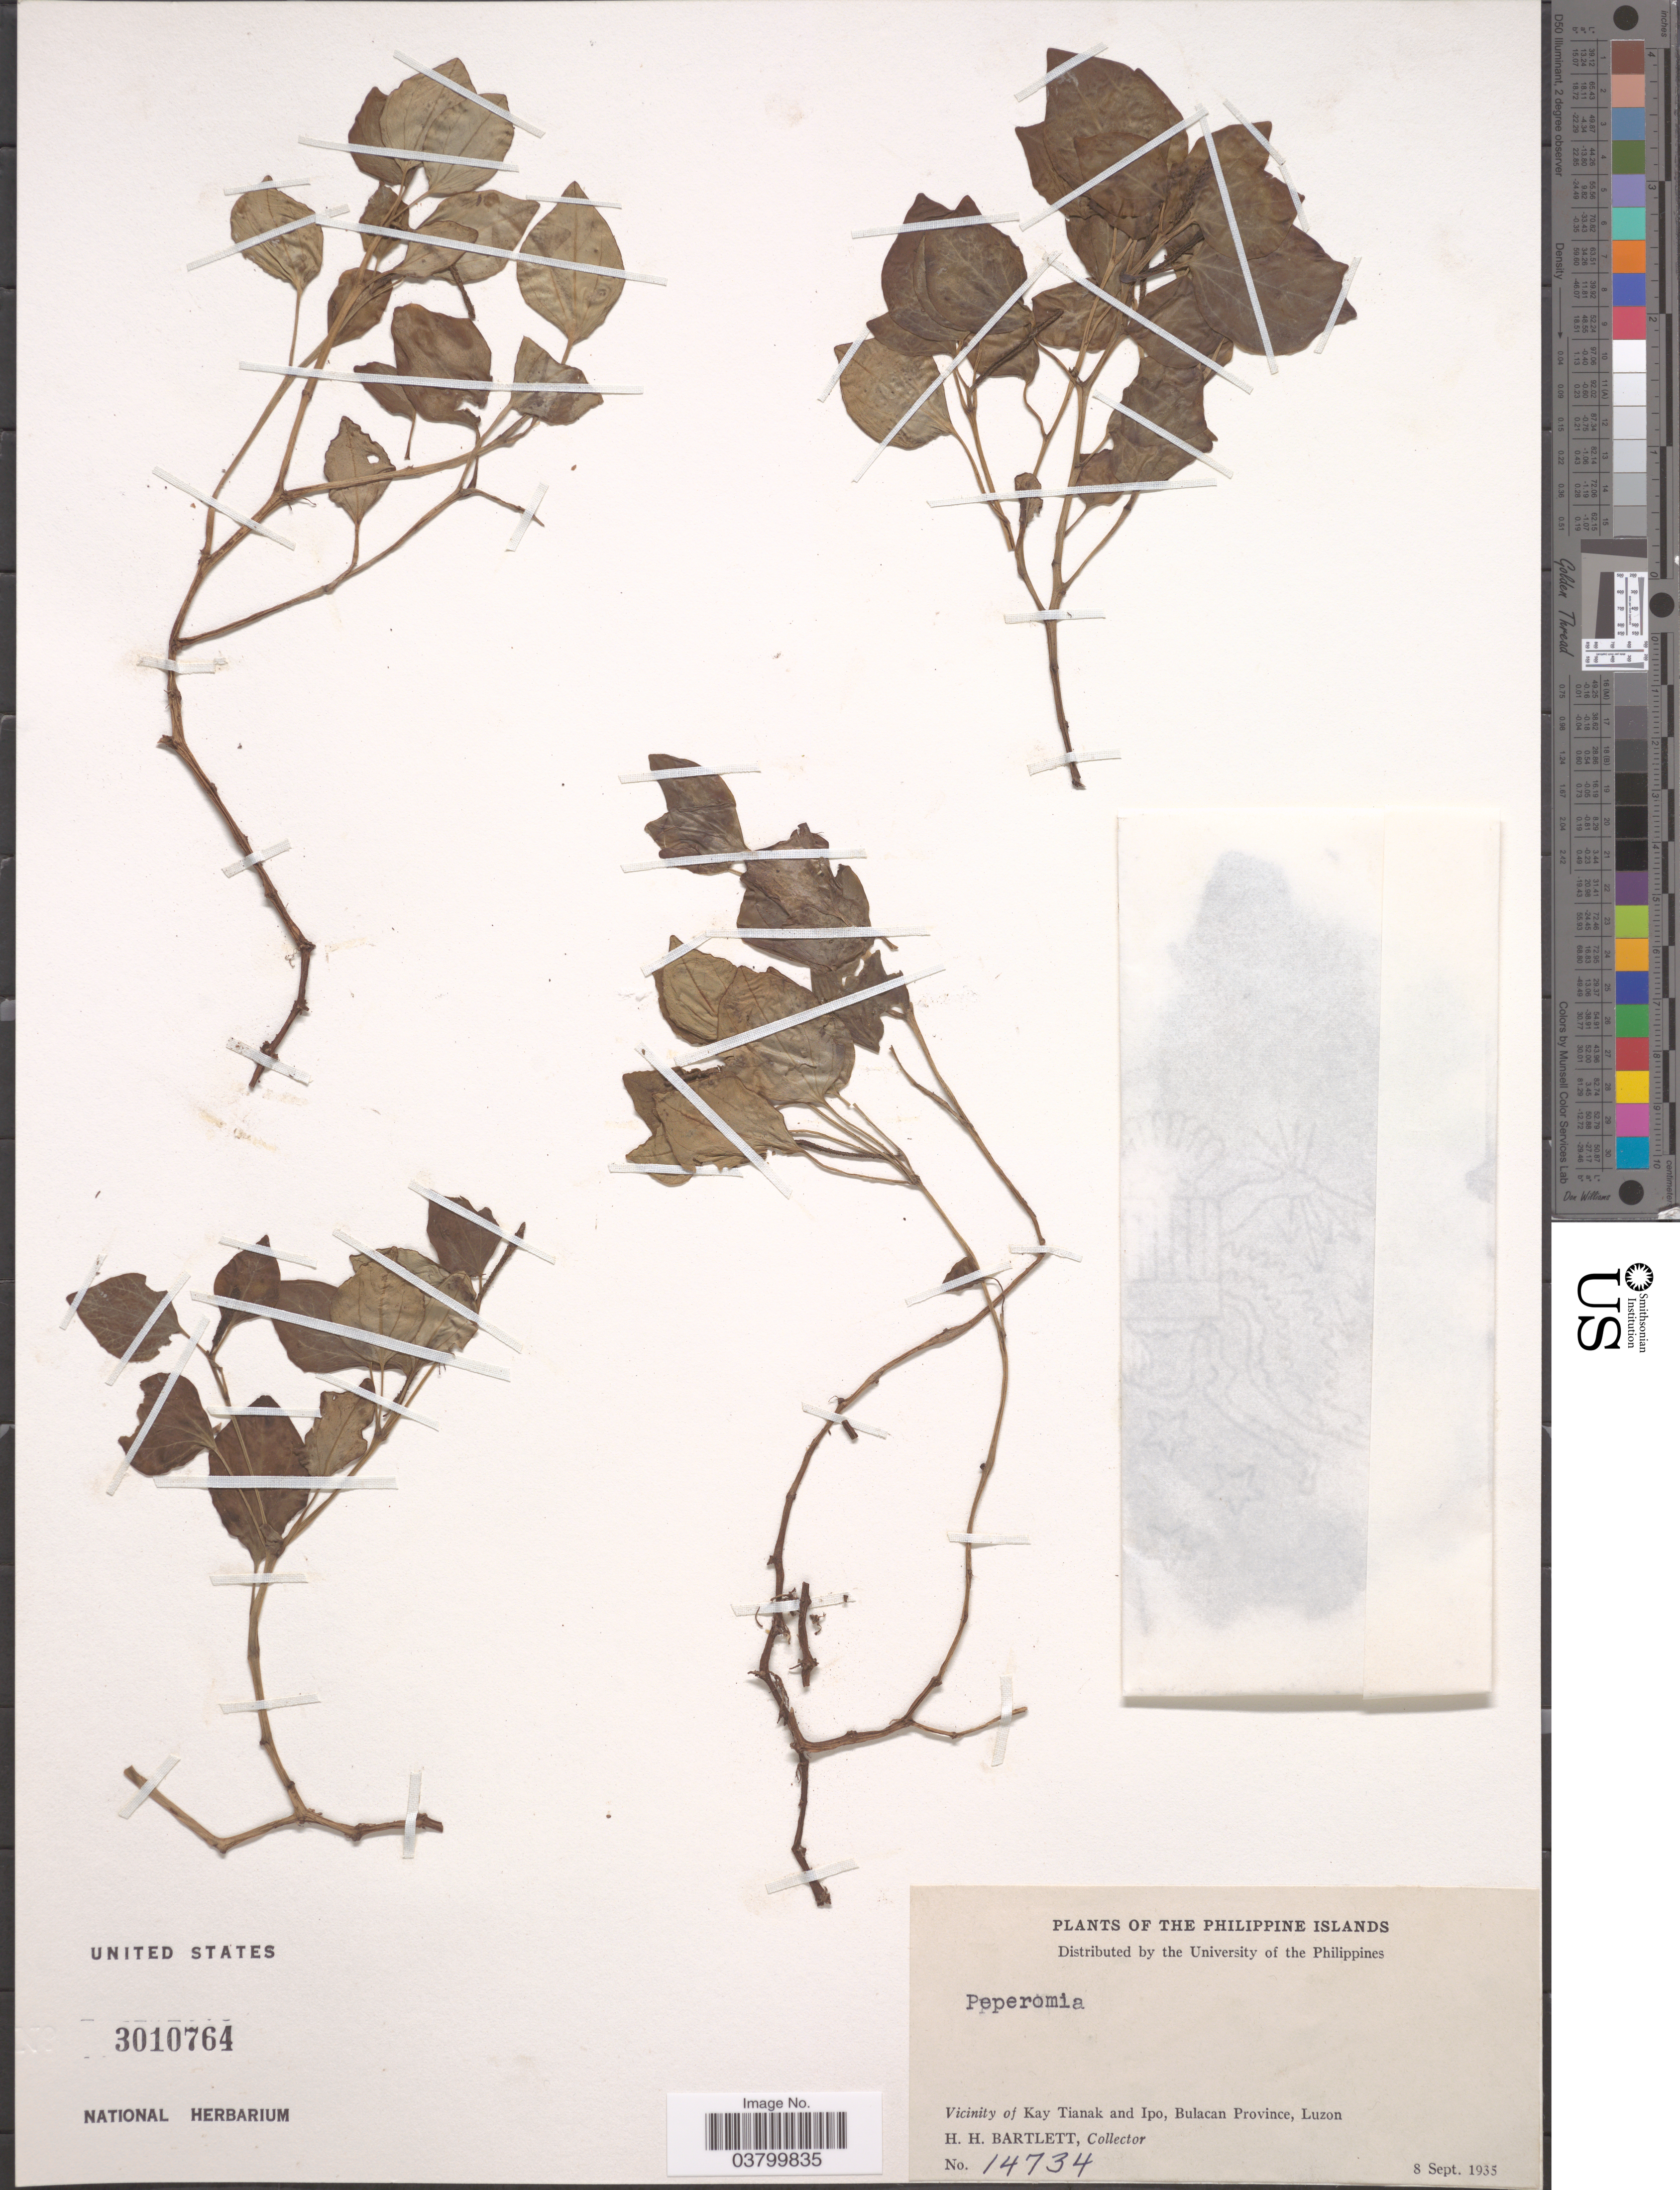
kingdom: Plantae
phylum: Tracheophyta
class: Magnoliopsida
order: Piperales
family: Piperaceae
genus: Peperomia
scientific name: Peperomia sp.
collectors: H. H. Bartlett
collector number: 14734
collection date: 1935-09-08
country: Philippines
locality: Vicinity of Kay Tianak and Ipo, Bulacan Province, Luzon.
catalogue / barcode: US 3010764